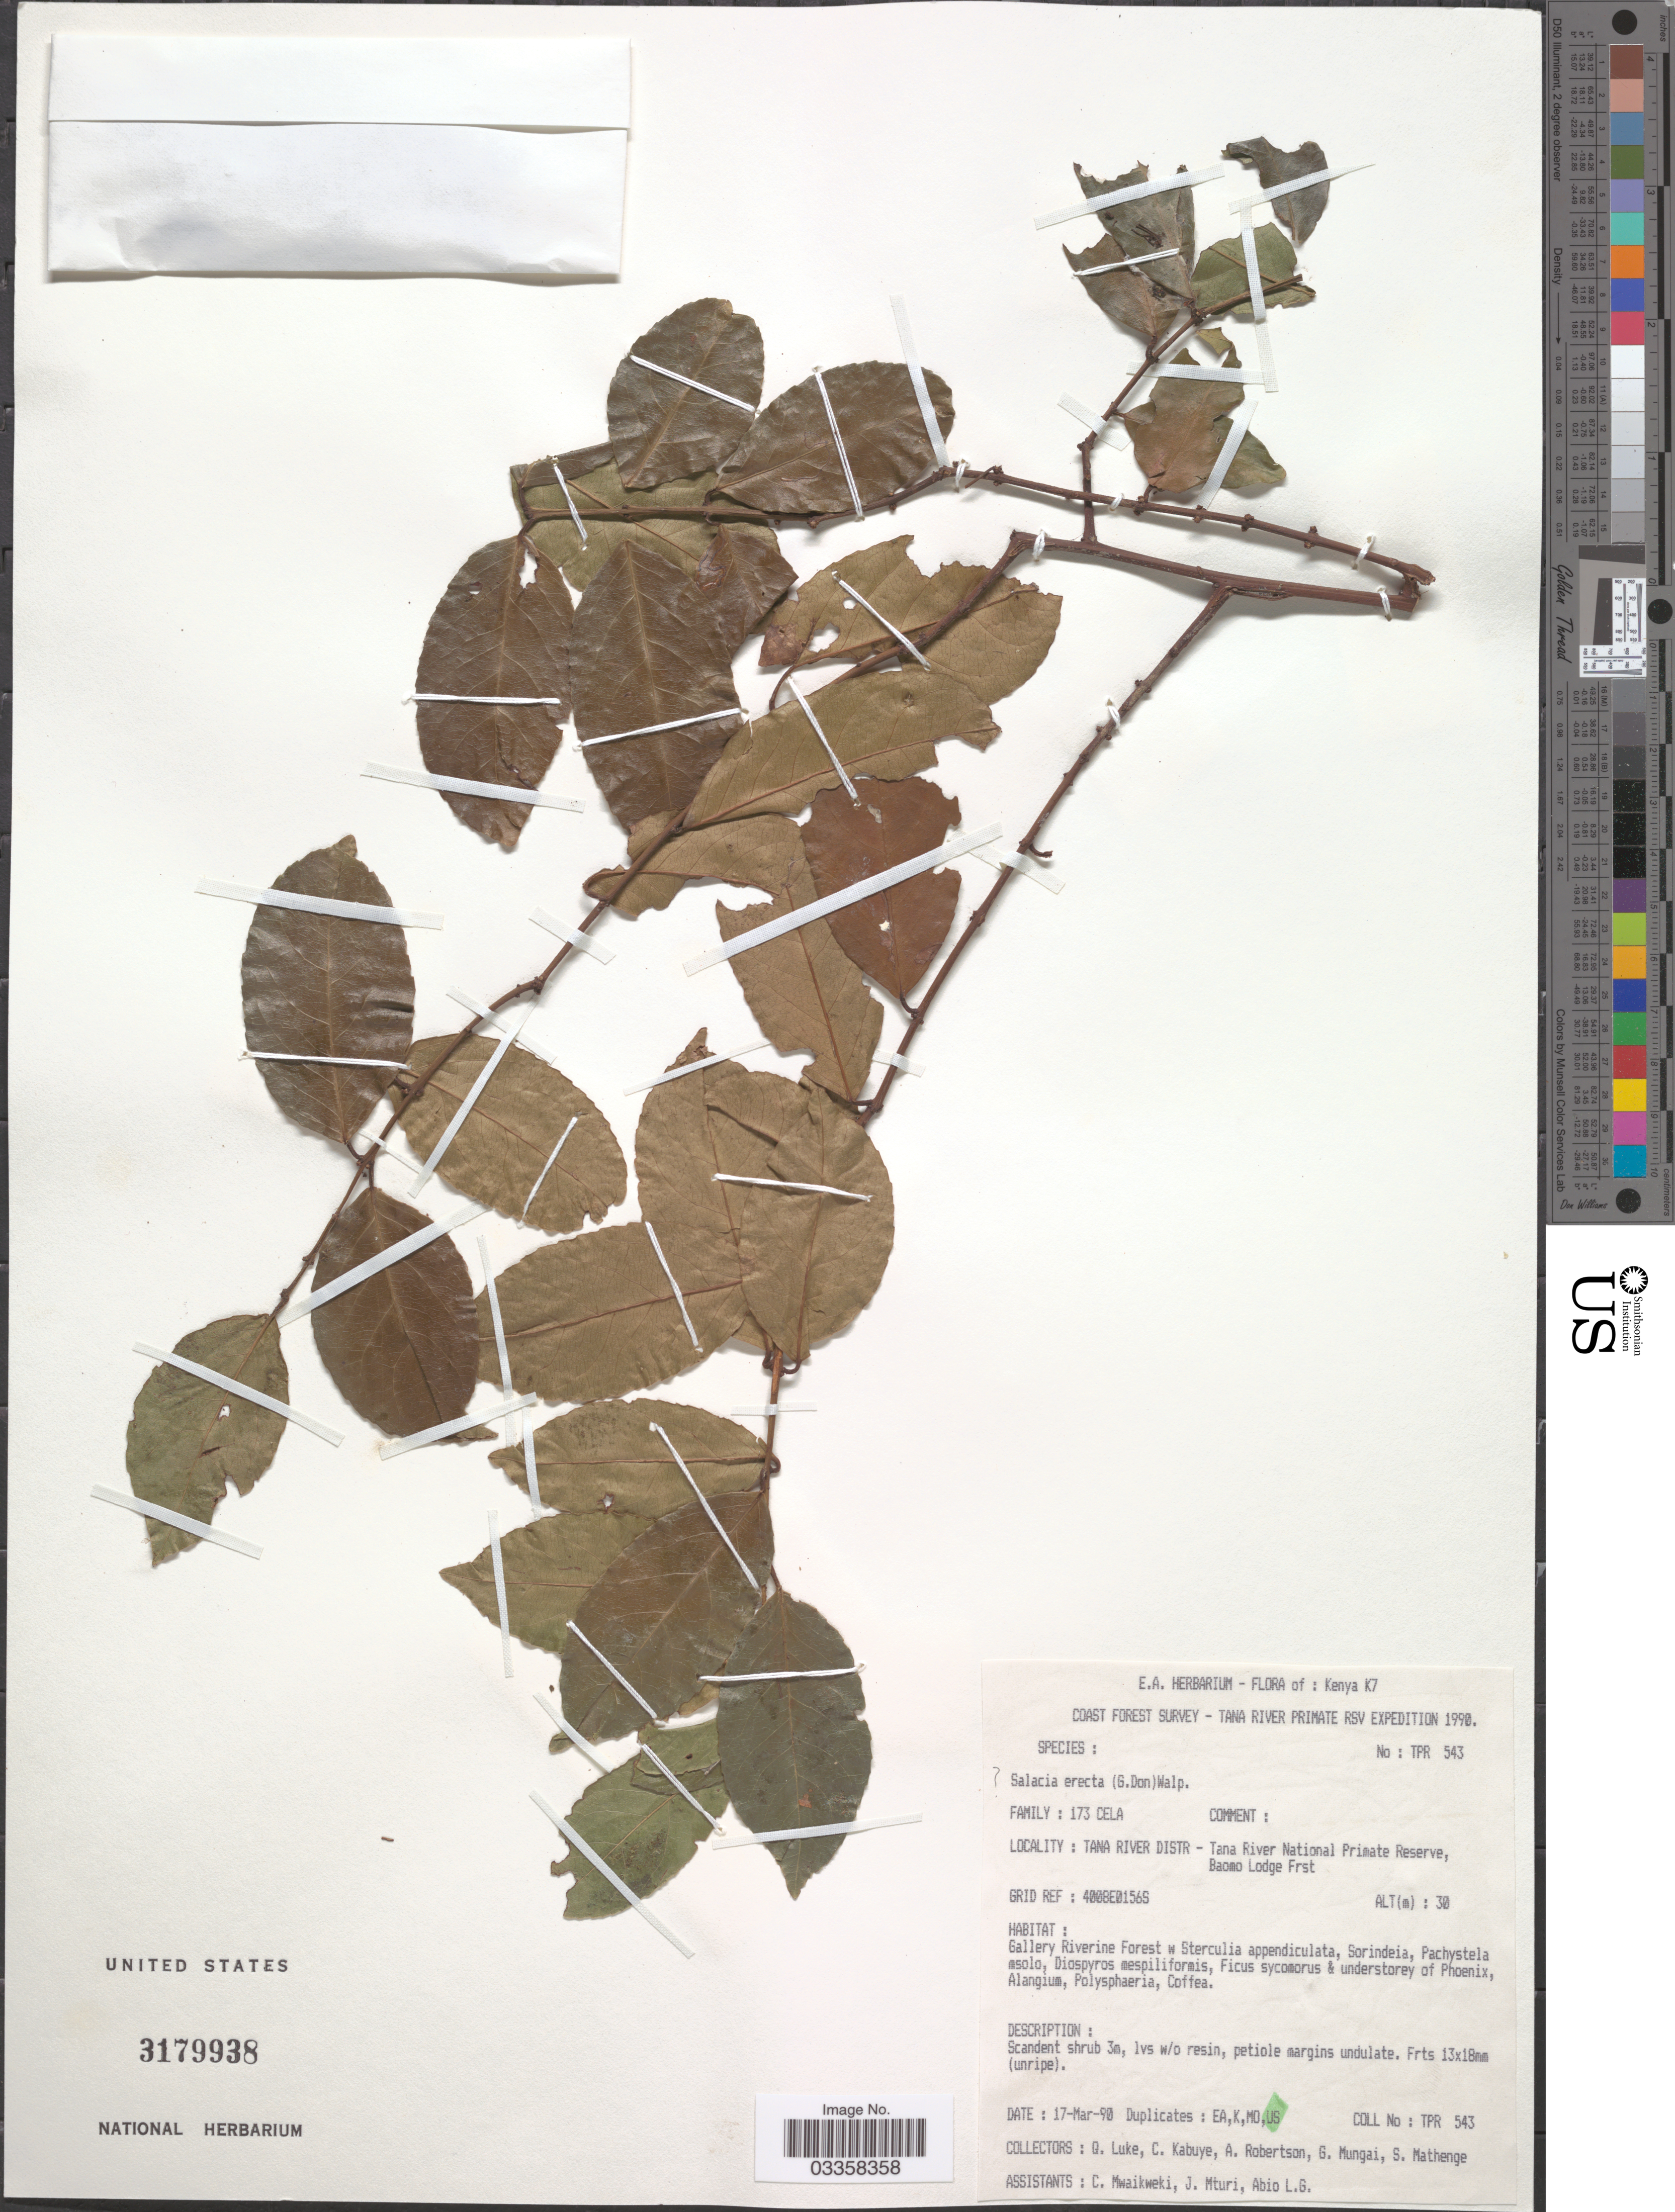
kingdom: Plantae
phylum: Tracheophyta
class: Magnoliopsida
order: Celastrales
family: Celastraceae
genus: Salacia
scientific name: Salacia erecta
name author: (G. Don) Walp.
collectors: Q. Luke, C. Kabuye, A. Robertson, G. Mungai & et al.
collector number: TPR 543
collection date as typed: Transcribed d/m/y: 17/3/90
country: Kenya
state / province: Tana River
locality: Kenya K7. Tana River Distr - Tana River National Primate Reserve, Baomo Lodge Frst. Gallery Riverine Forest.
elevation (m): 30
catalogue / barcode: US 3179938